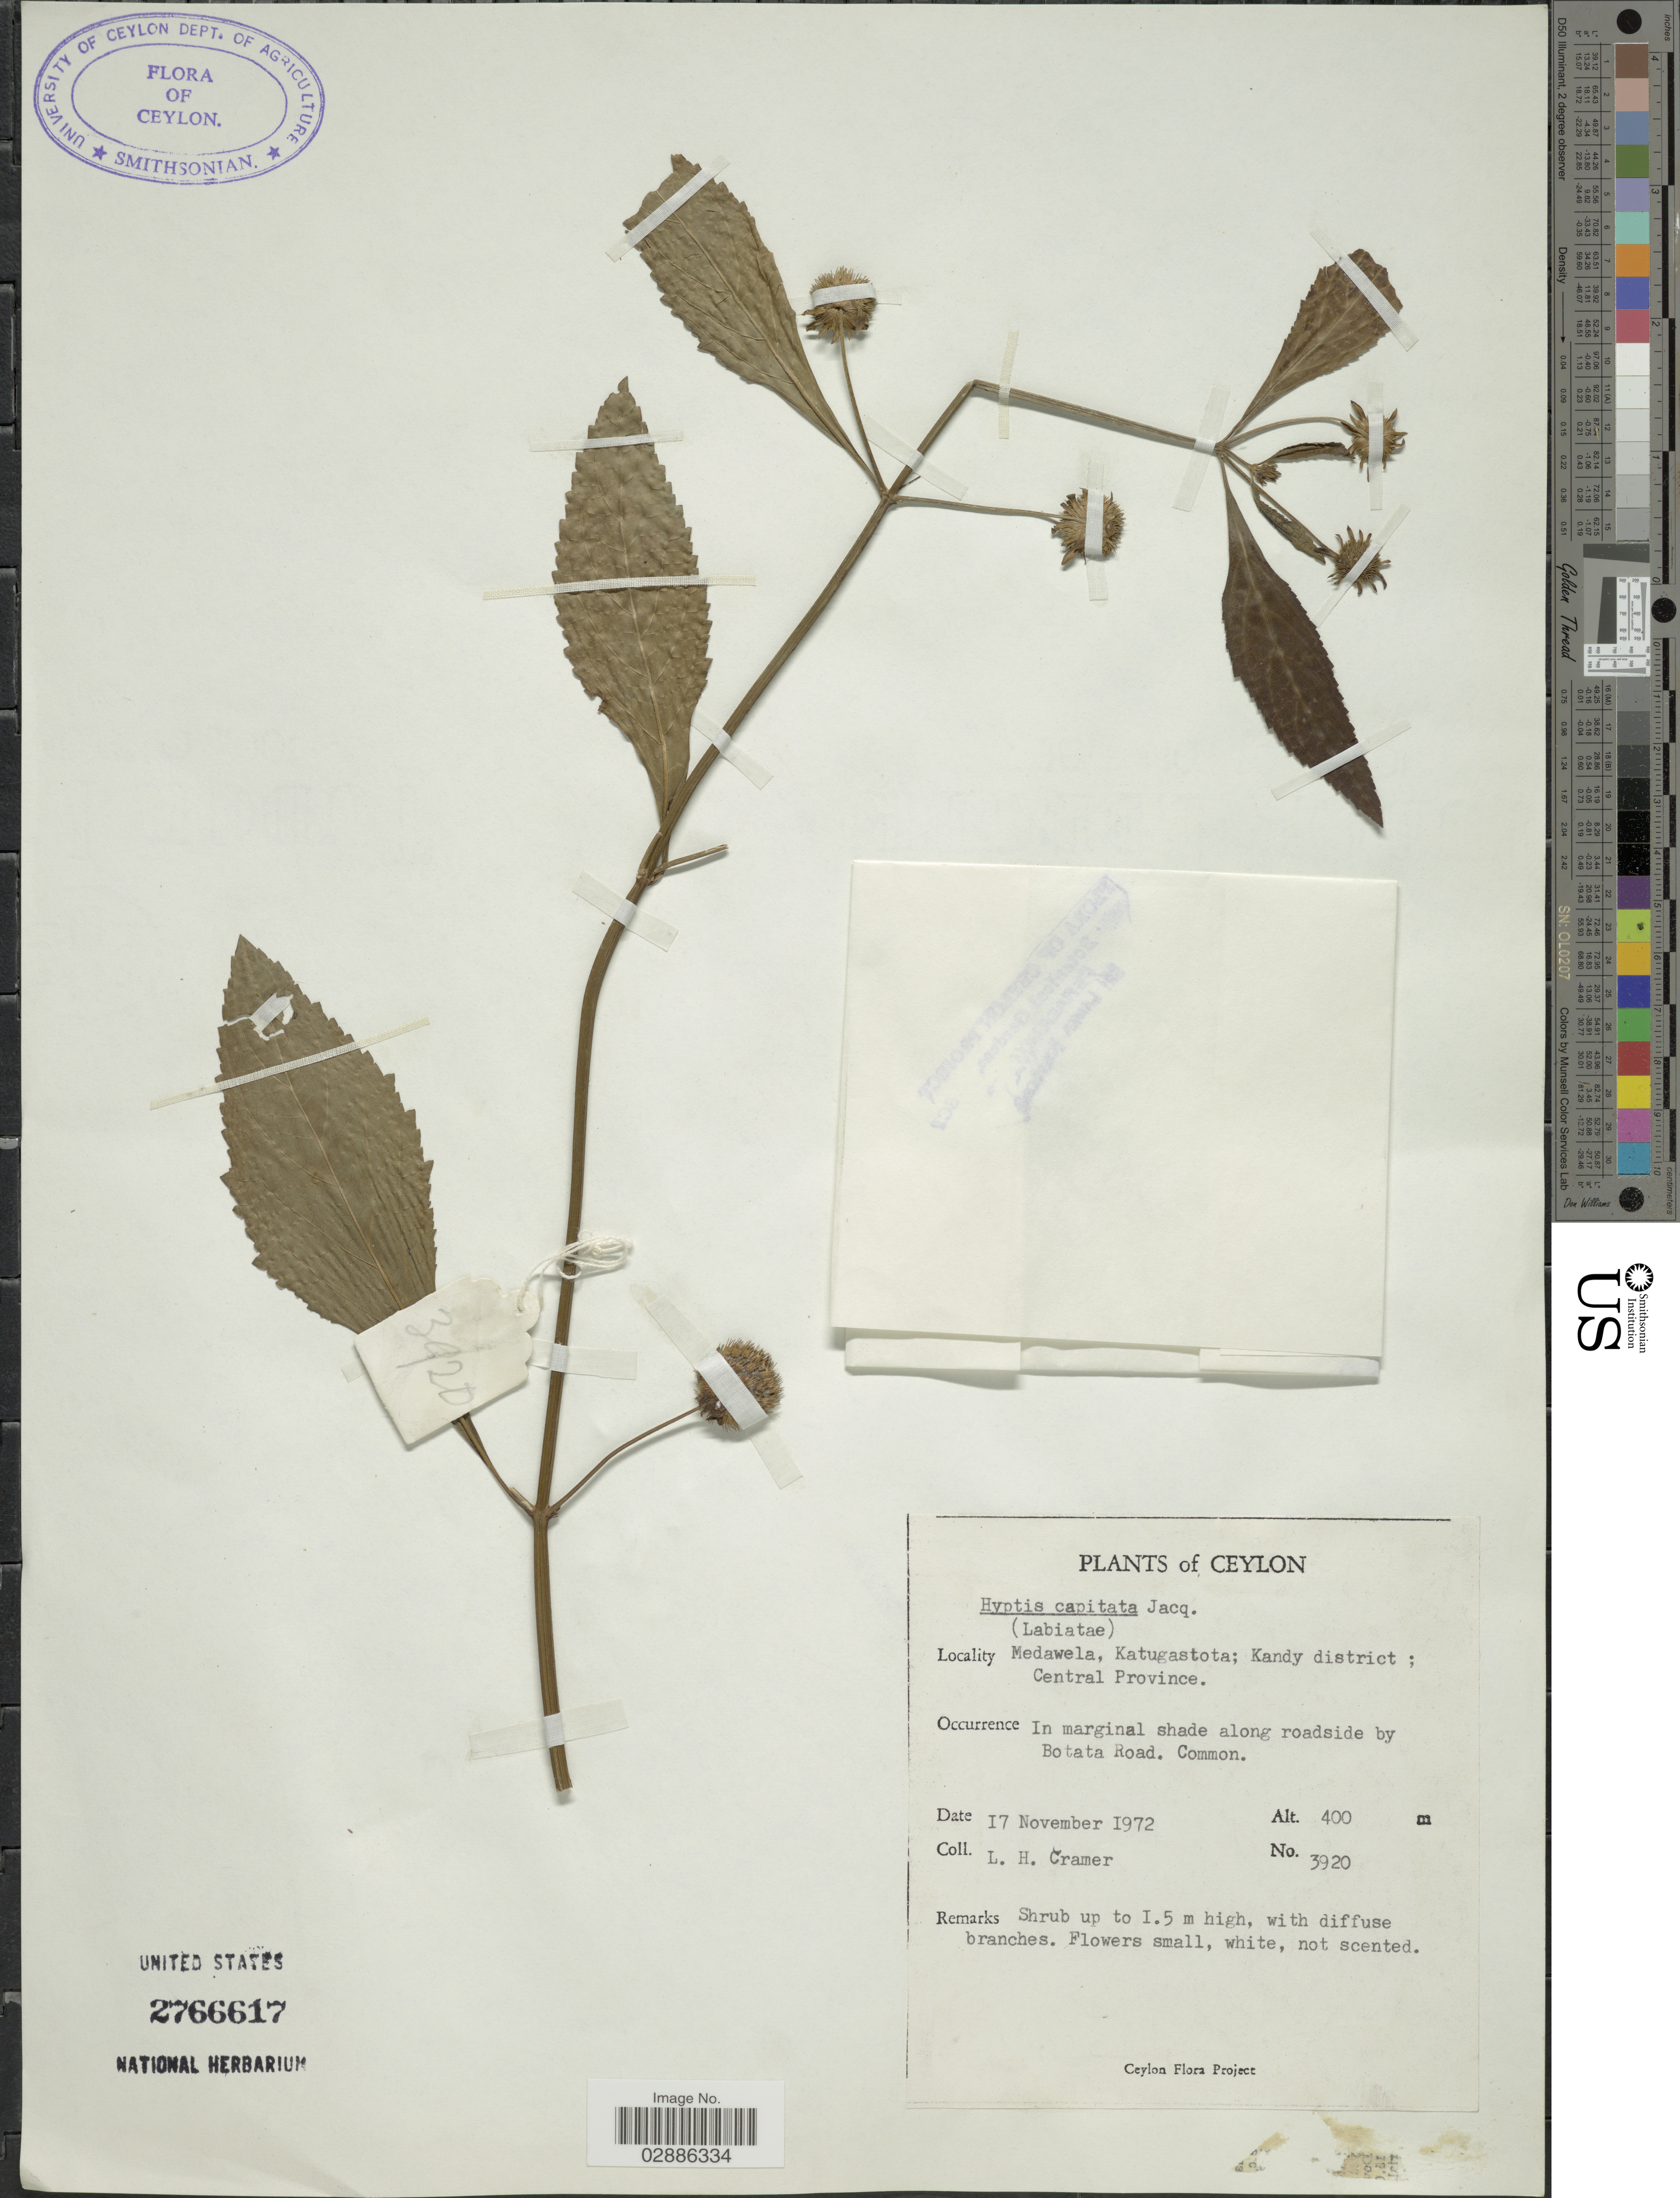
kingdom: Plantae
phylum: Tracheophyta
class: Magnoliopsida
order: Lamiales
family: Lamiaceae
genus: Hyptis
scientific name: Hyptis rhomboidea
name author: M. Martens & Galeotti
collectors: L. H. Cramer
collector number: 3920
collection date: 1972-11-17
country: Sri Lanka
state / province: Central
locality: Ceylon, Medawela, Katugastota; Kandy District; Central Province. In marginal shade along roadside by Botata Road.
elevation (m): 400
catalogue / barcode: US 2766617